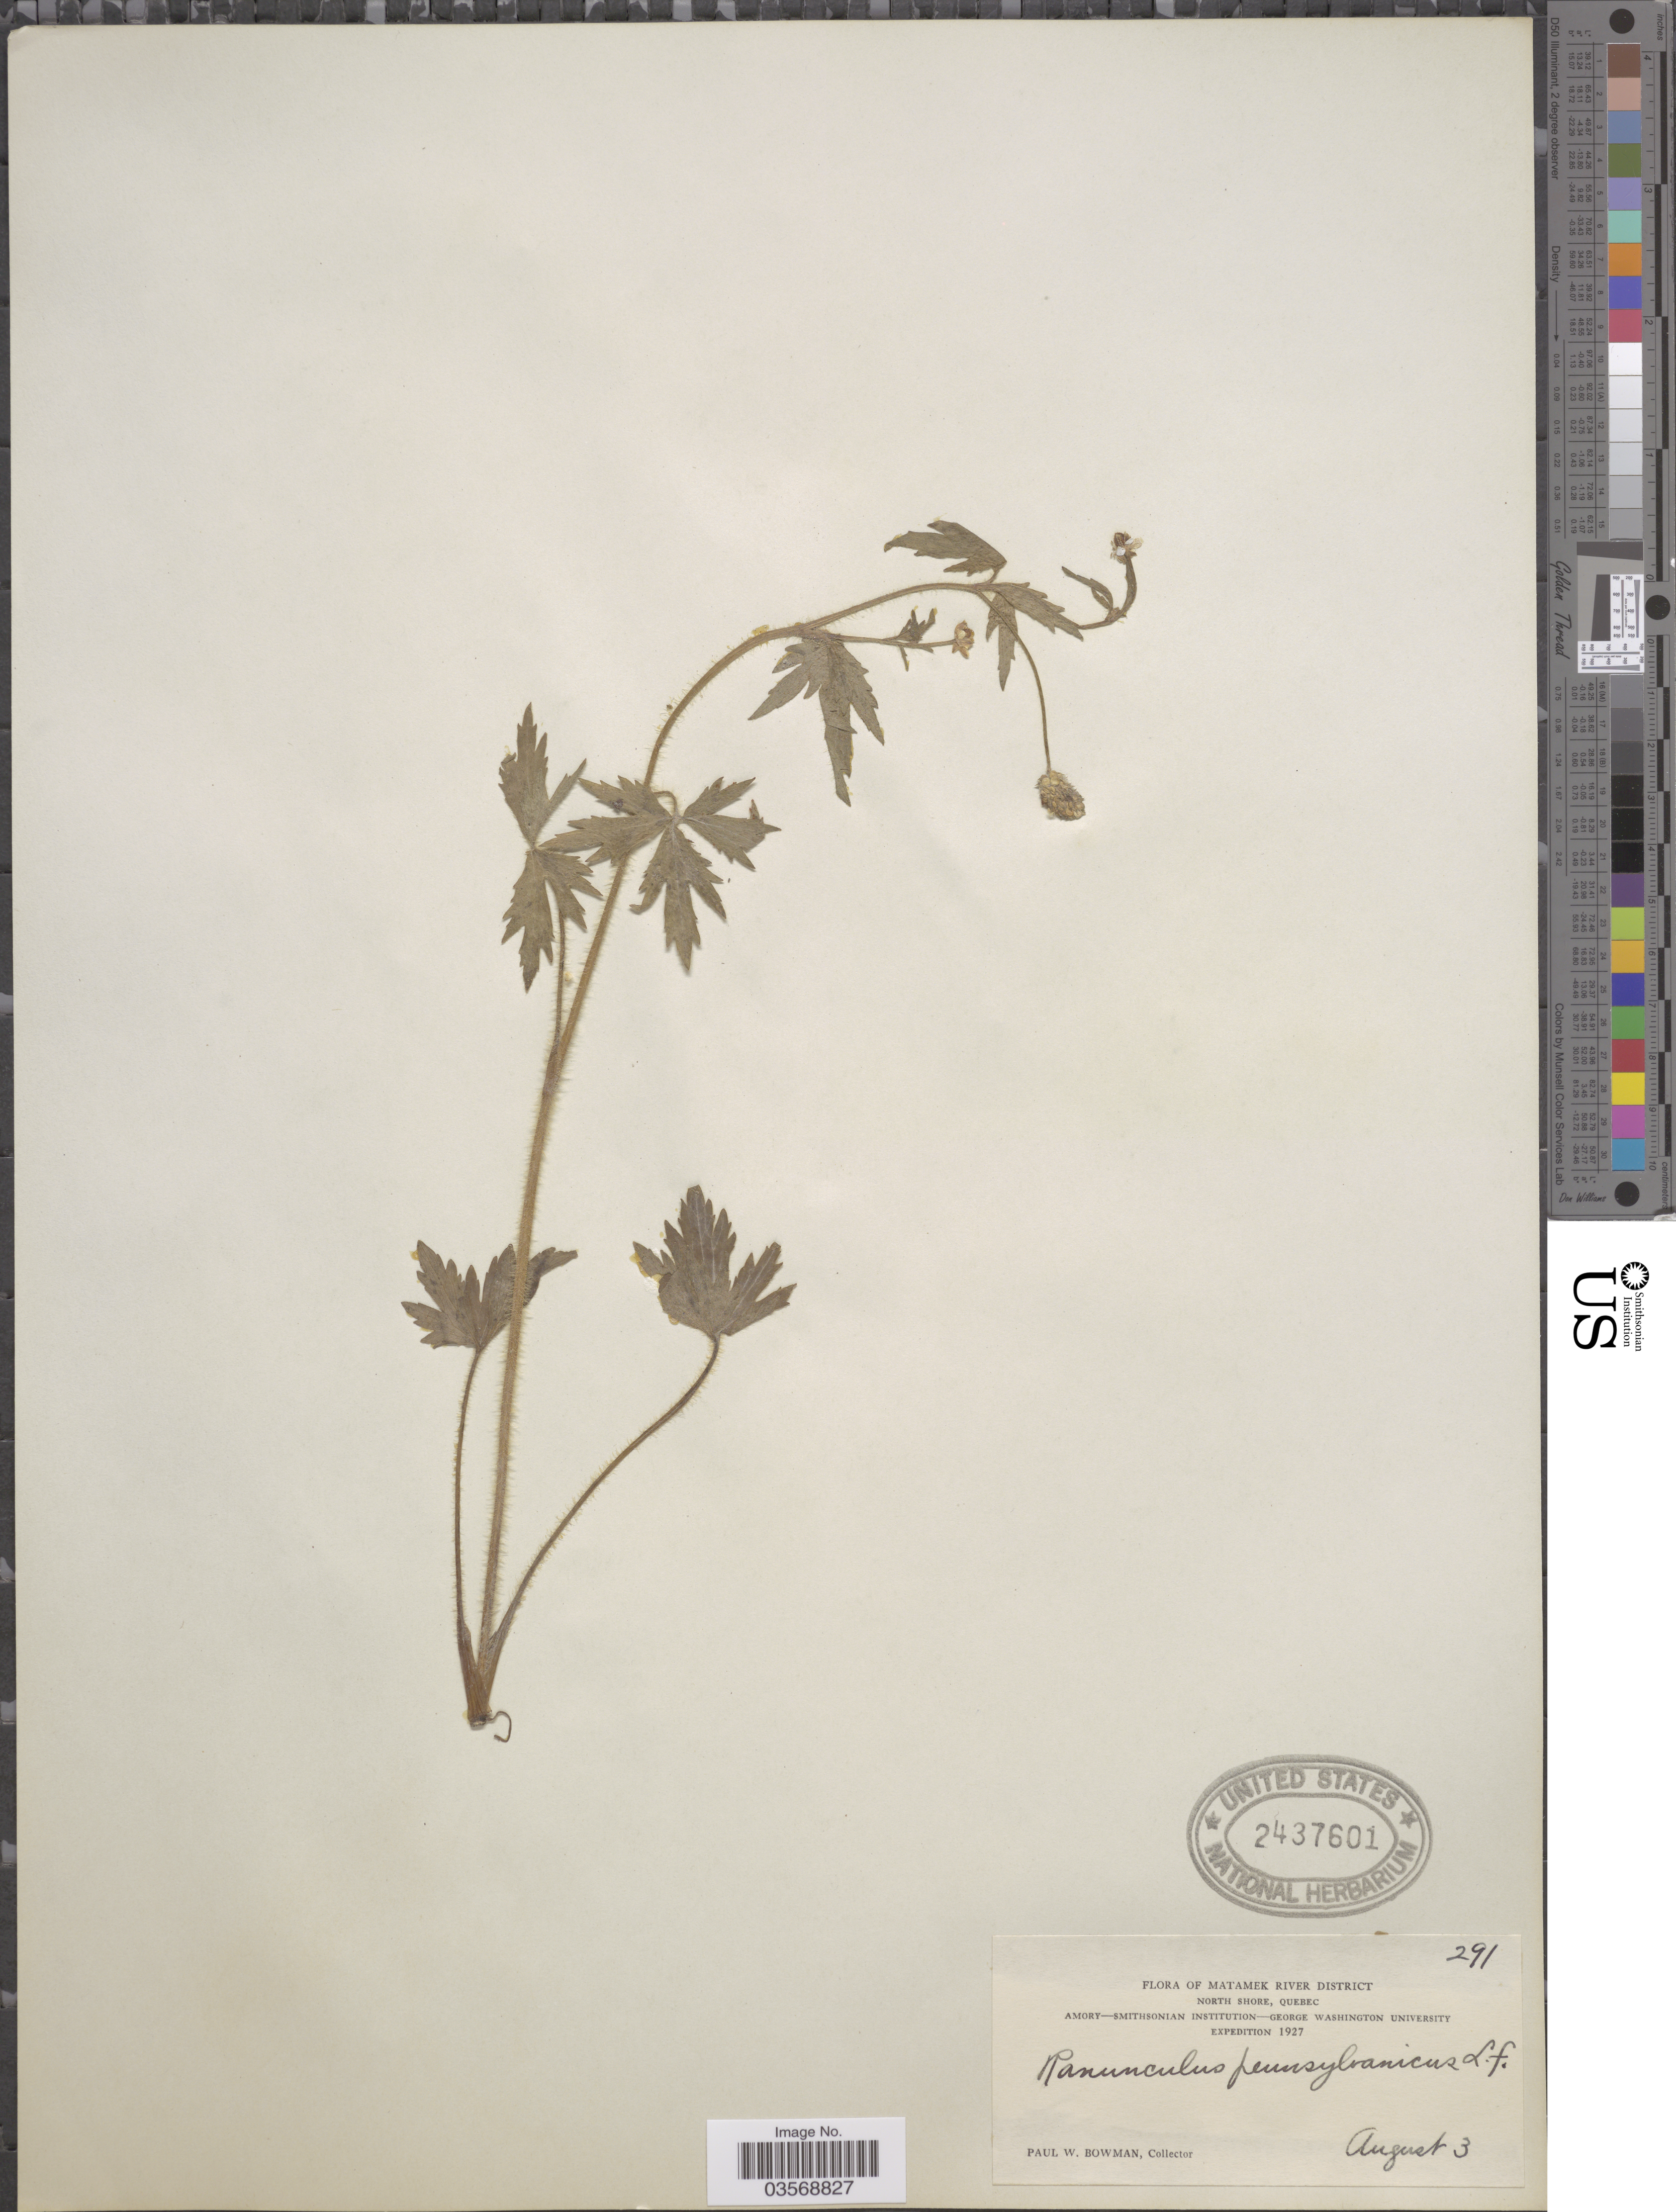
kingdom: Plantae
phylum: Tracheophyta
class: Magnoliopsida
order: Ranunculales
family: Ranunculaceae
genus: Ranunculus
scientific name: Ranunculus pensylvanicus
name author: L. f.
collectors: P. Bowman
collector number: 291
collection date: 1927-08-03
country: Canada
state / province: Quebec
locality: Matamek River District. North Shore.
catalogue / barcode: US 2437601